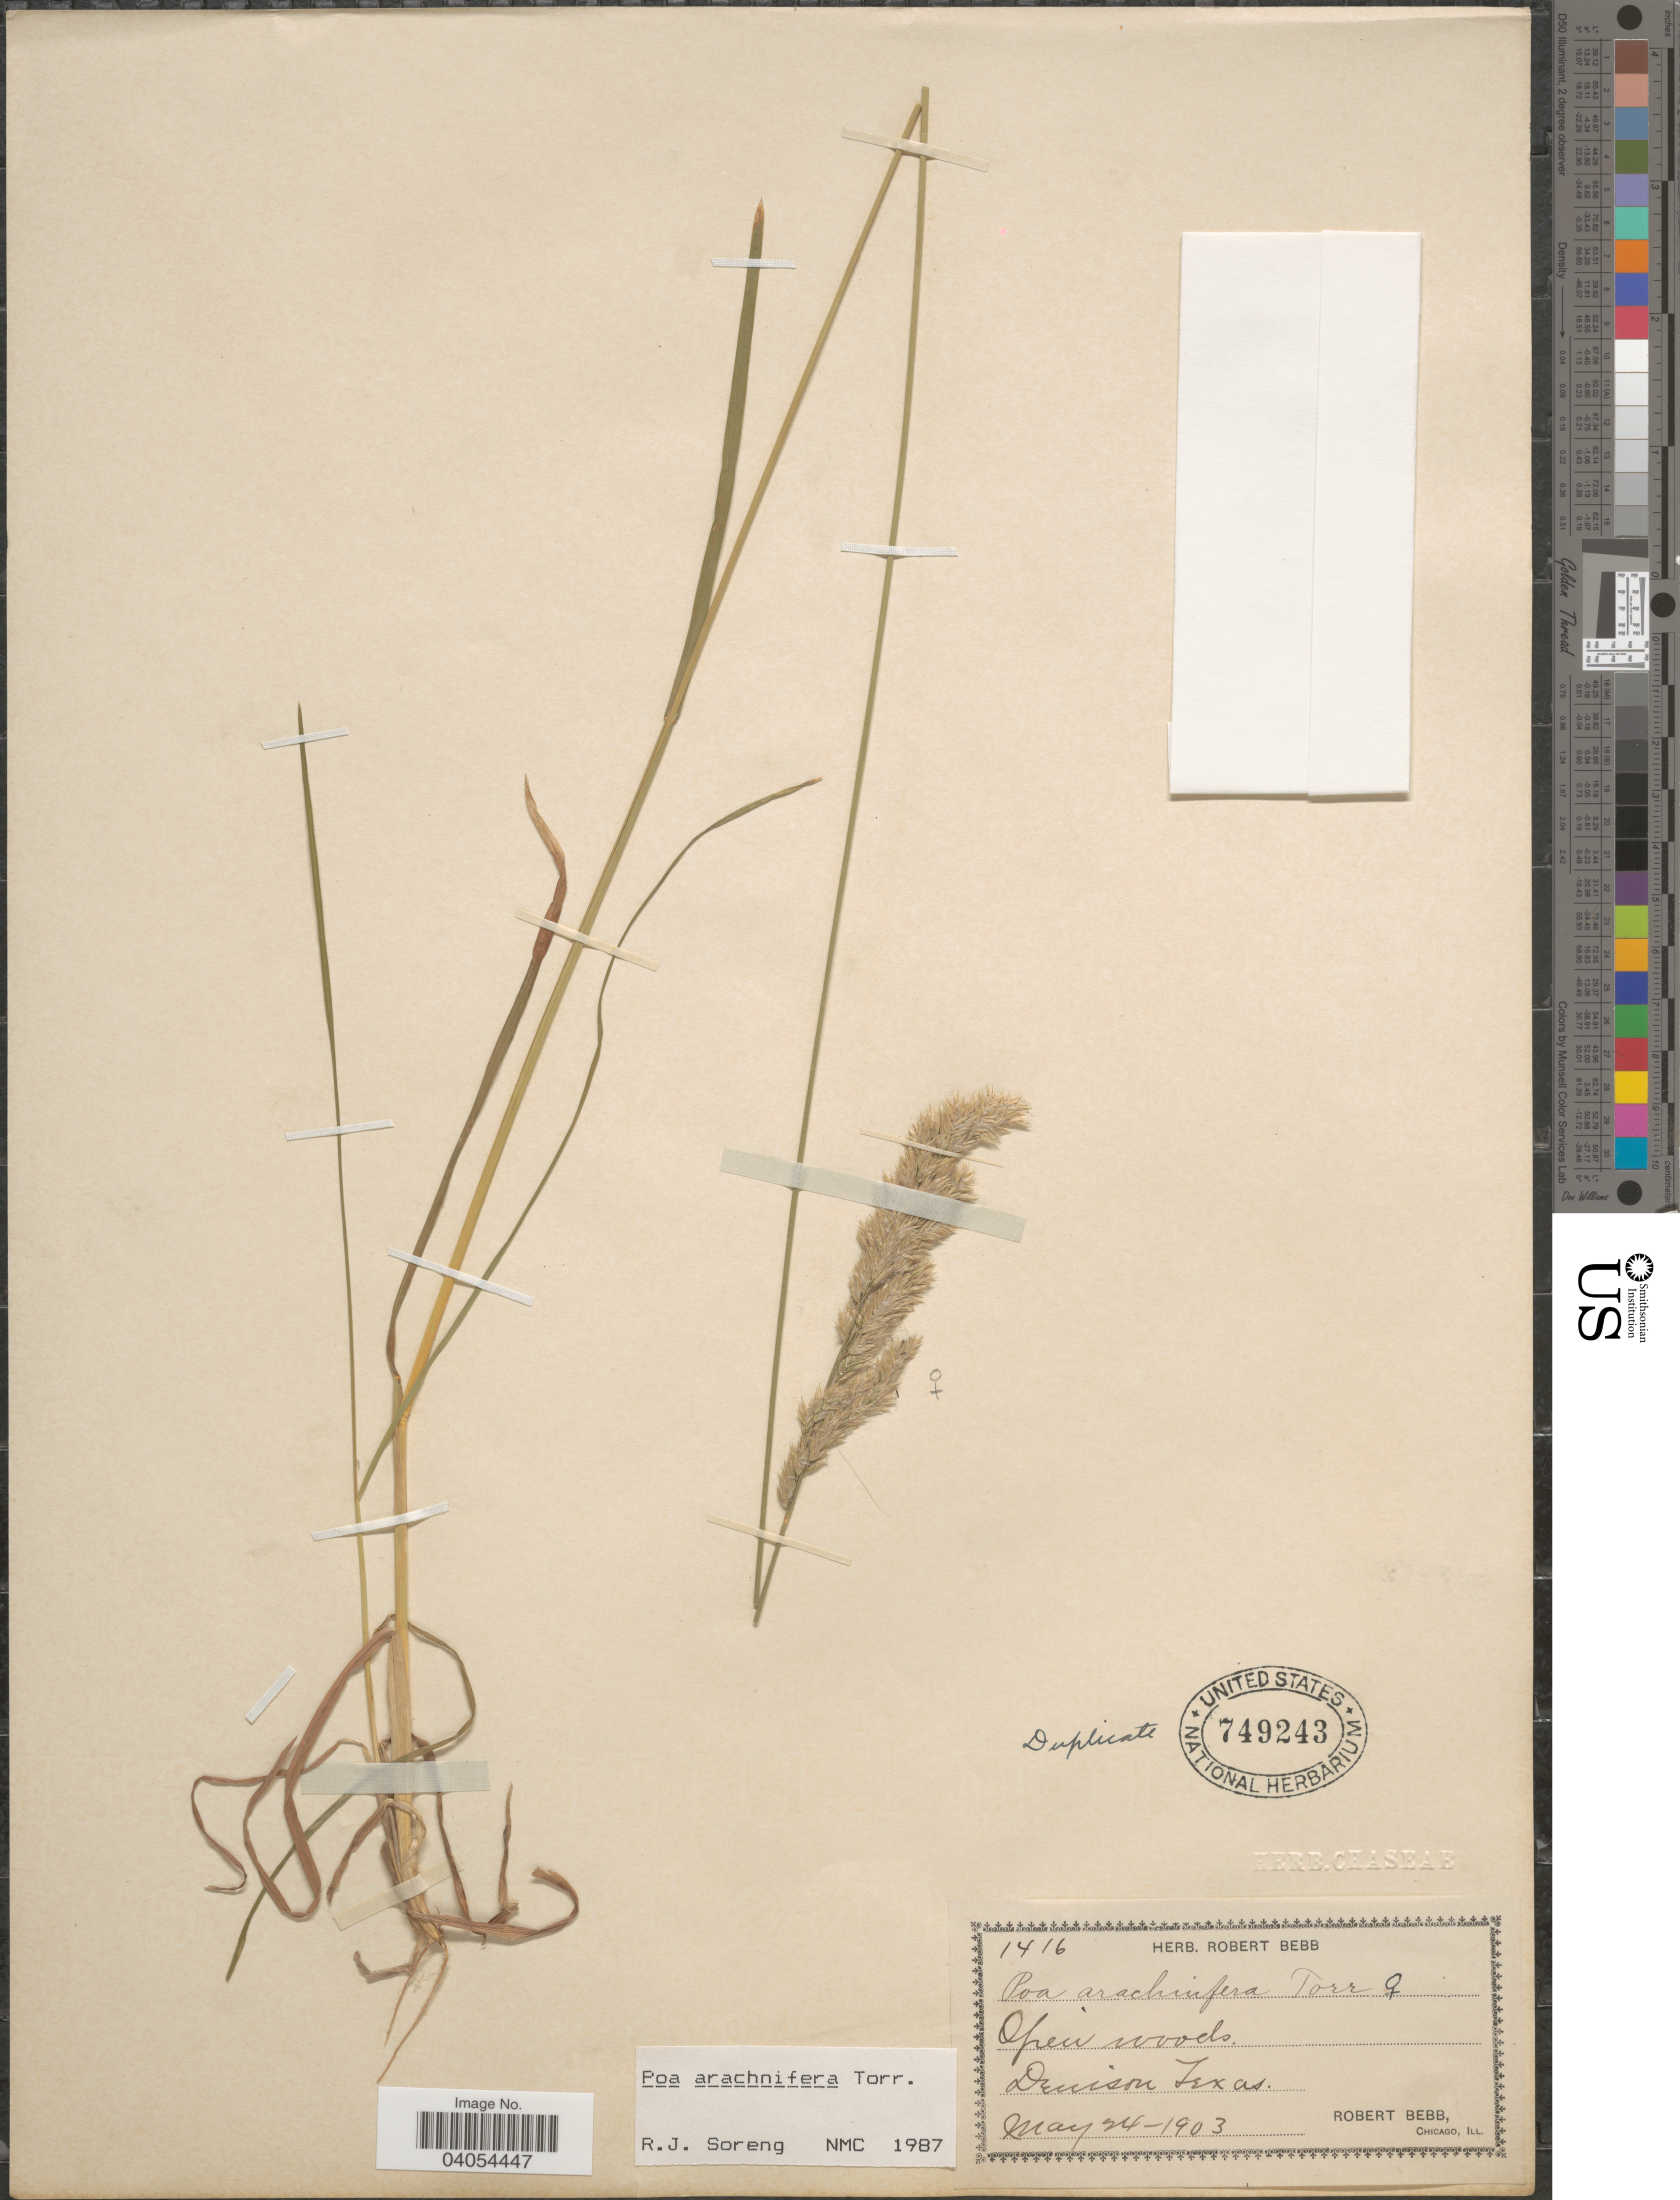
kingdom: Plantae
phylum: Tracheophyta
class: Liliopsida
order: Poales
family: Poaceae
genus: Poa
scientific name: Poa arachnifera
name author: Torr.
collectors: R. Bebb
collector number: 1416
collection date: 1903-05-24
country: United States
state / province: Texas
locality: Denison.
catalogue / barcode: US 749243